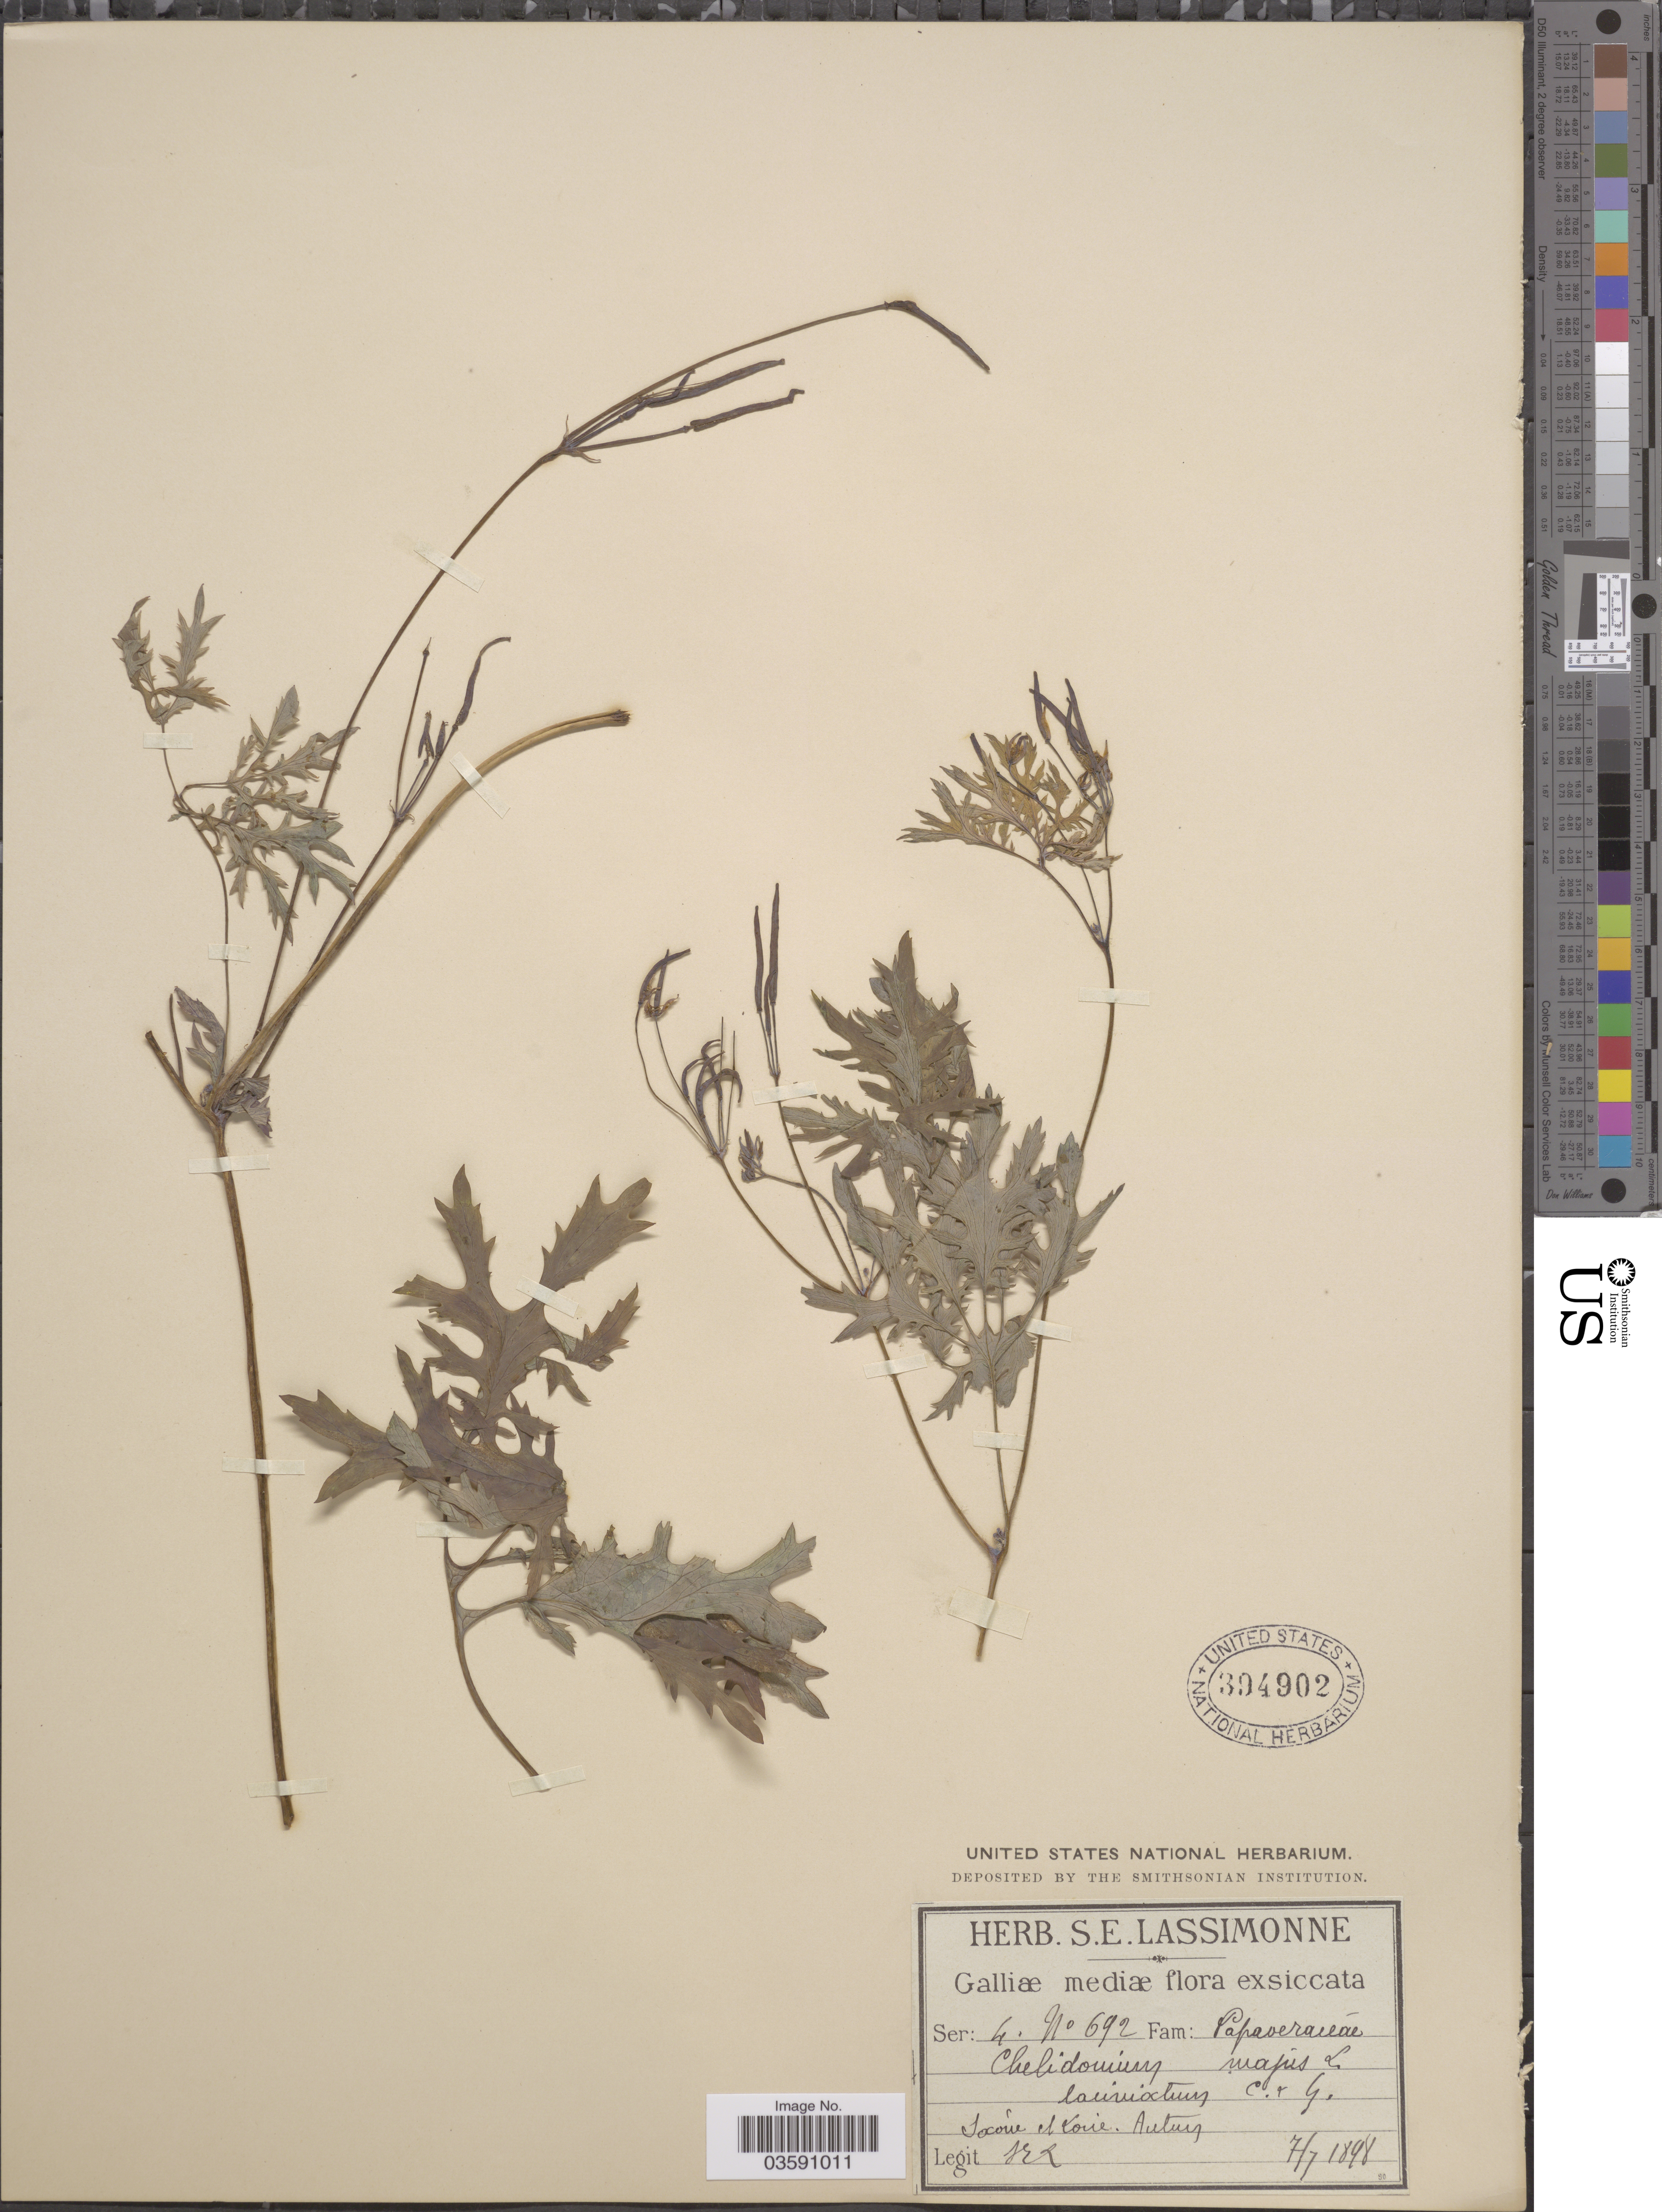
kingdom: Plantae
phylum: Tracheophyta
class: Magnoliopsida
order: Ranunculales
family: Papaveraceae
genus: Chelidonium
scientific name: Chelidonium grandiflorum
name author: DC.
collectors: S. Lassimonne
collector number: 692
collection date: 1898-07-07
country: France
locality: Galliæ mediæ. Saone et Loire. Autun.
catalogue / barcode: US 394902